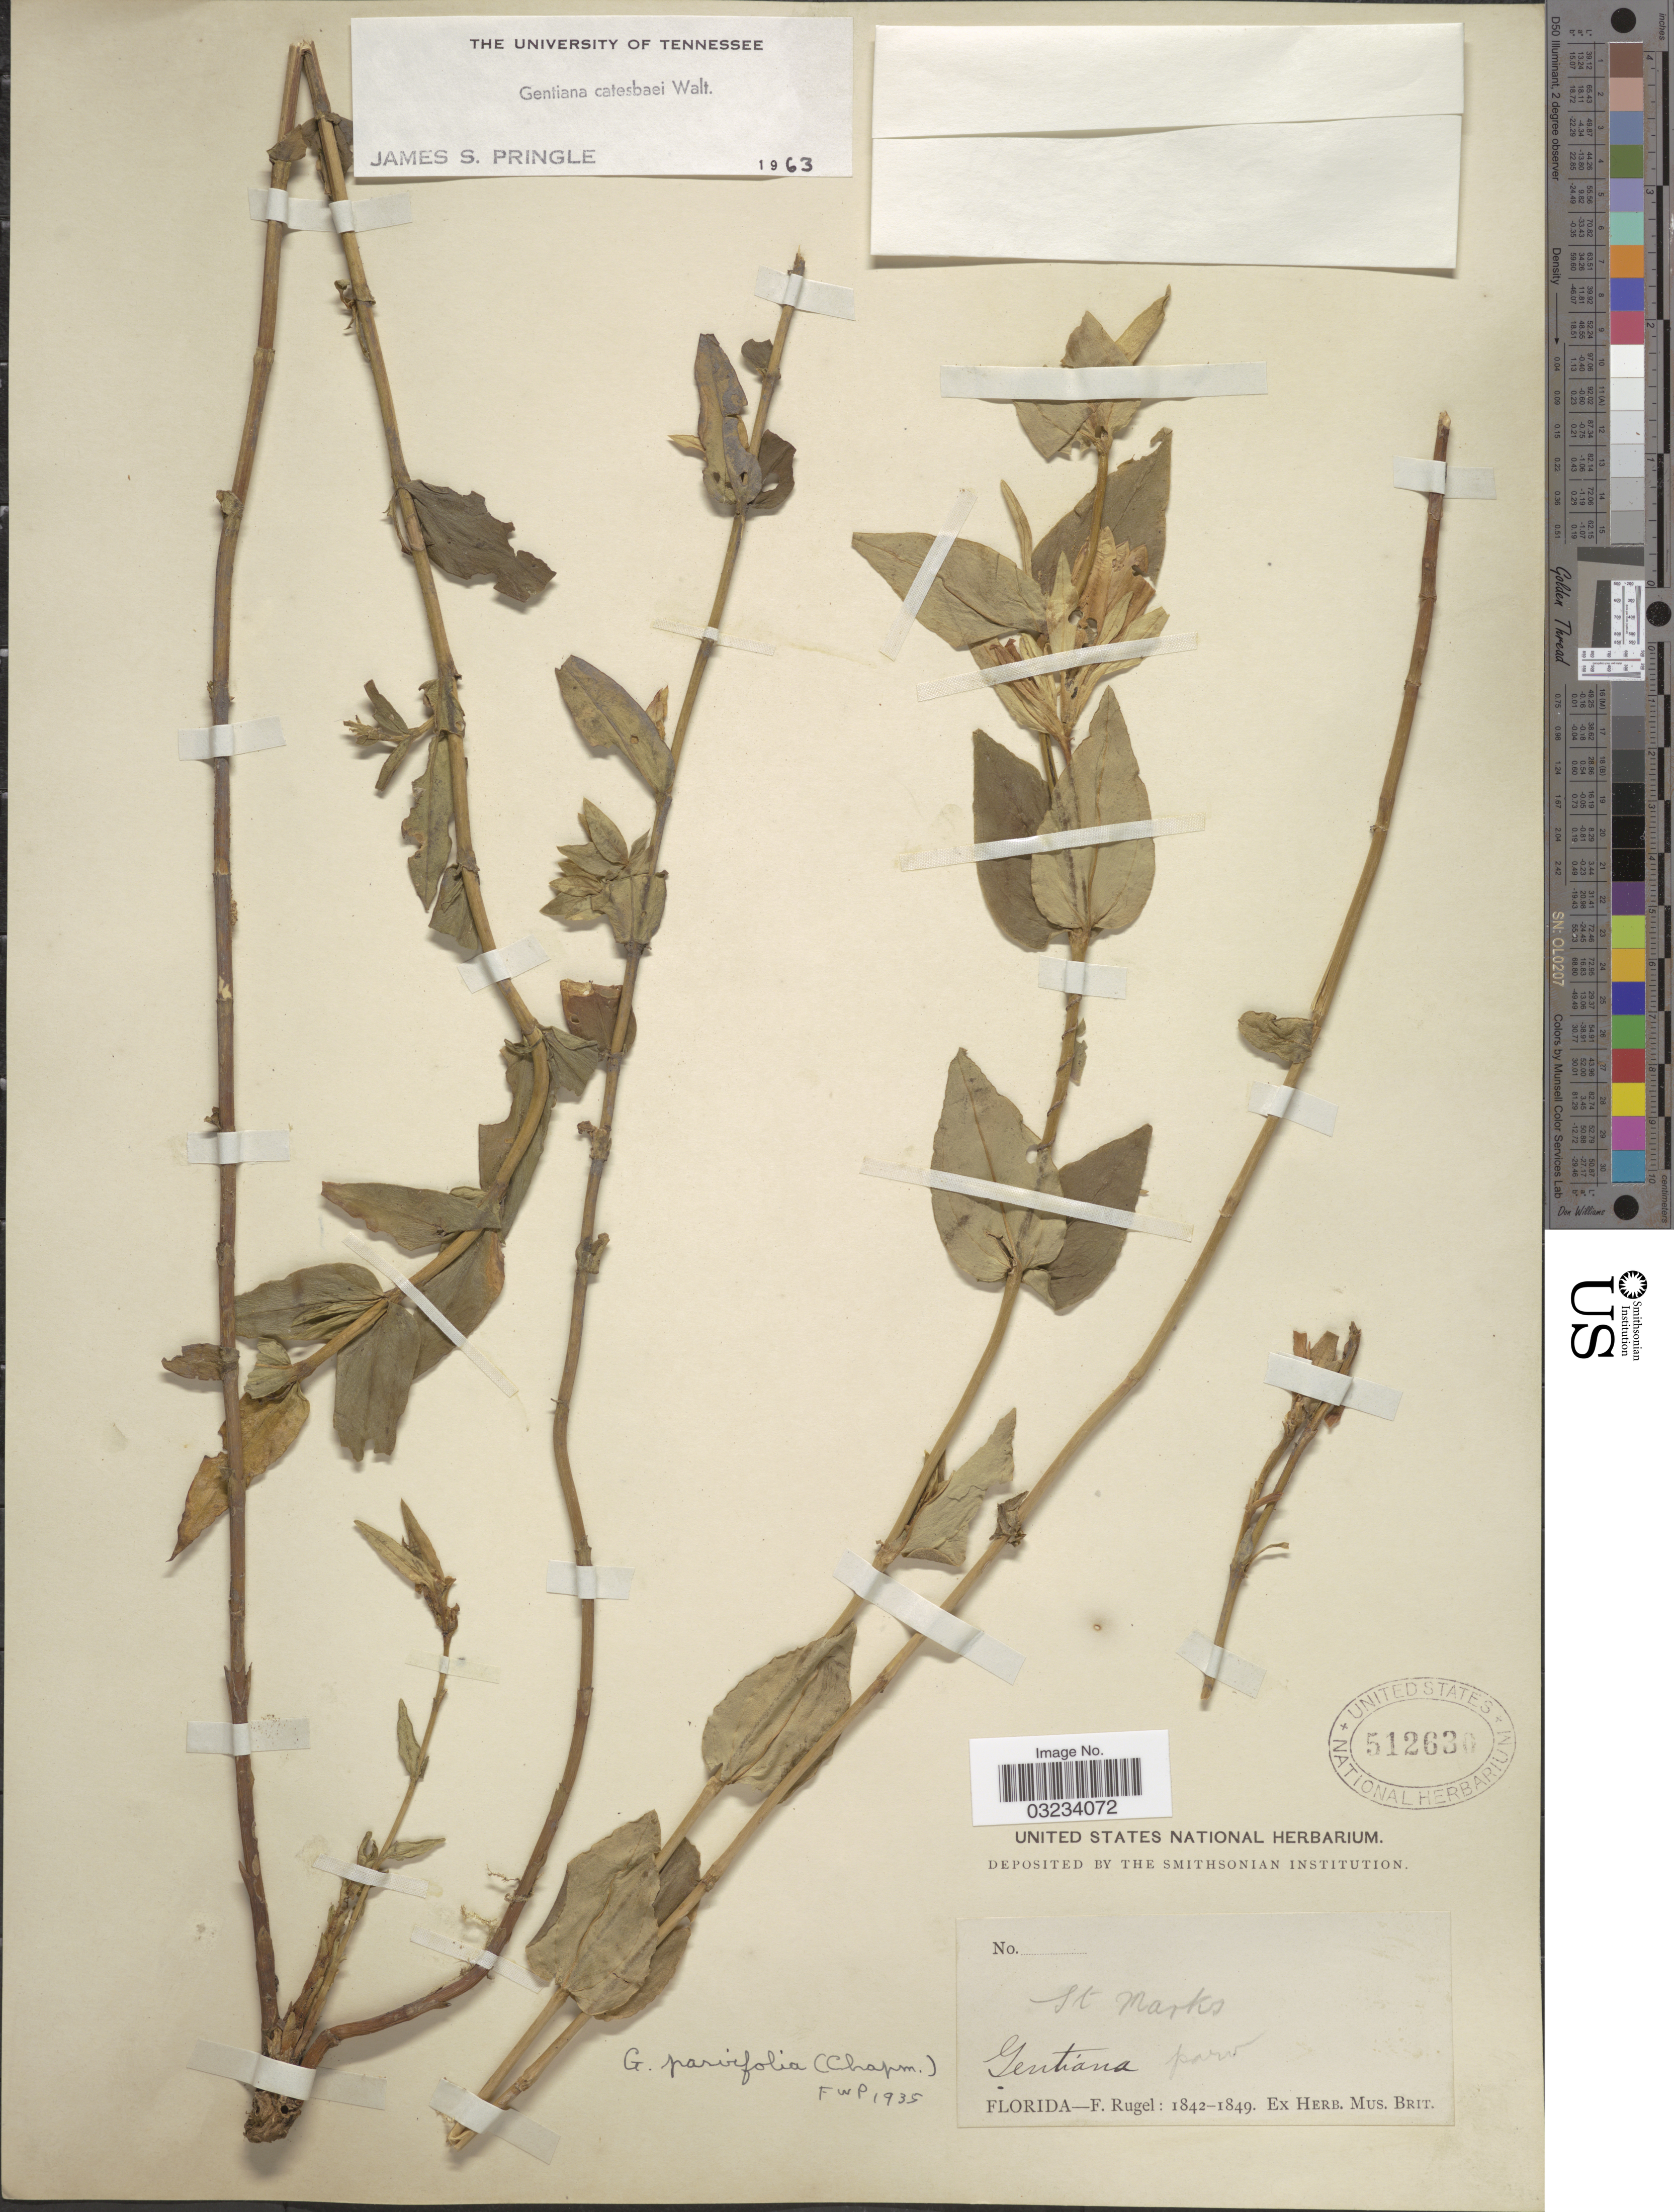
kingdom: Plantae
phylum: Tracheophyta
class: Magnoliopsida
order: Gentianales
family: Gentianaceae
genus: Gentiana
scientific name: Gentiana catesbaei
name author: Walter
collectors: F. Rugel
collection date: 1842/1849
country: United States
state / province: Florida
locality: St Marks.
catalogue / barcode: US 512630